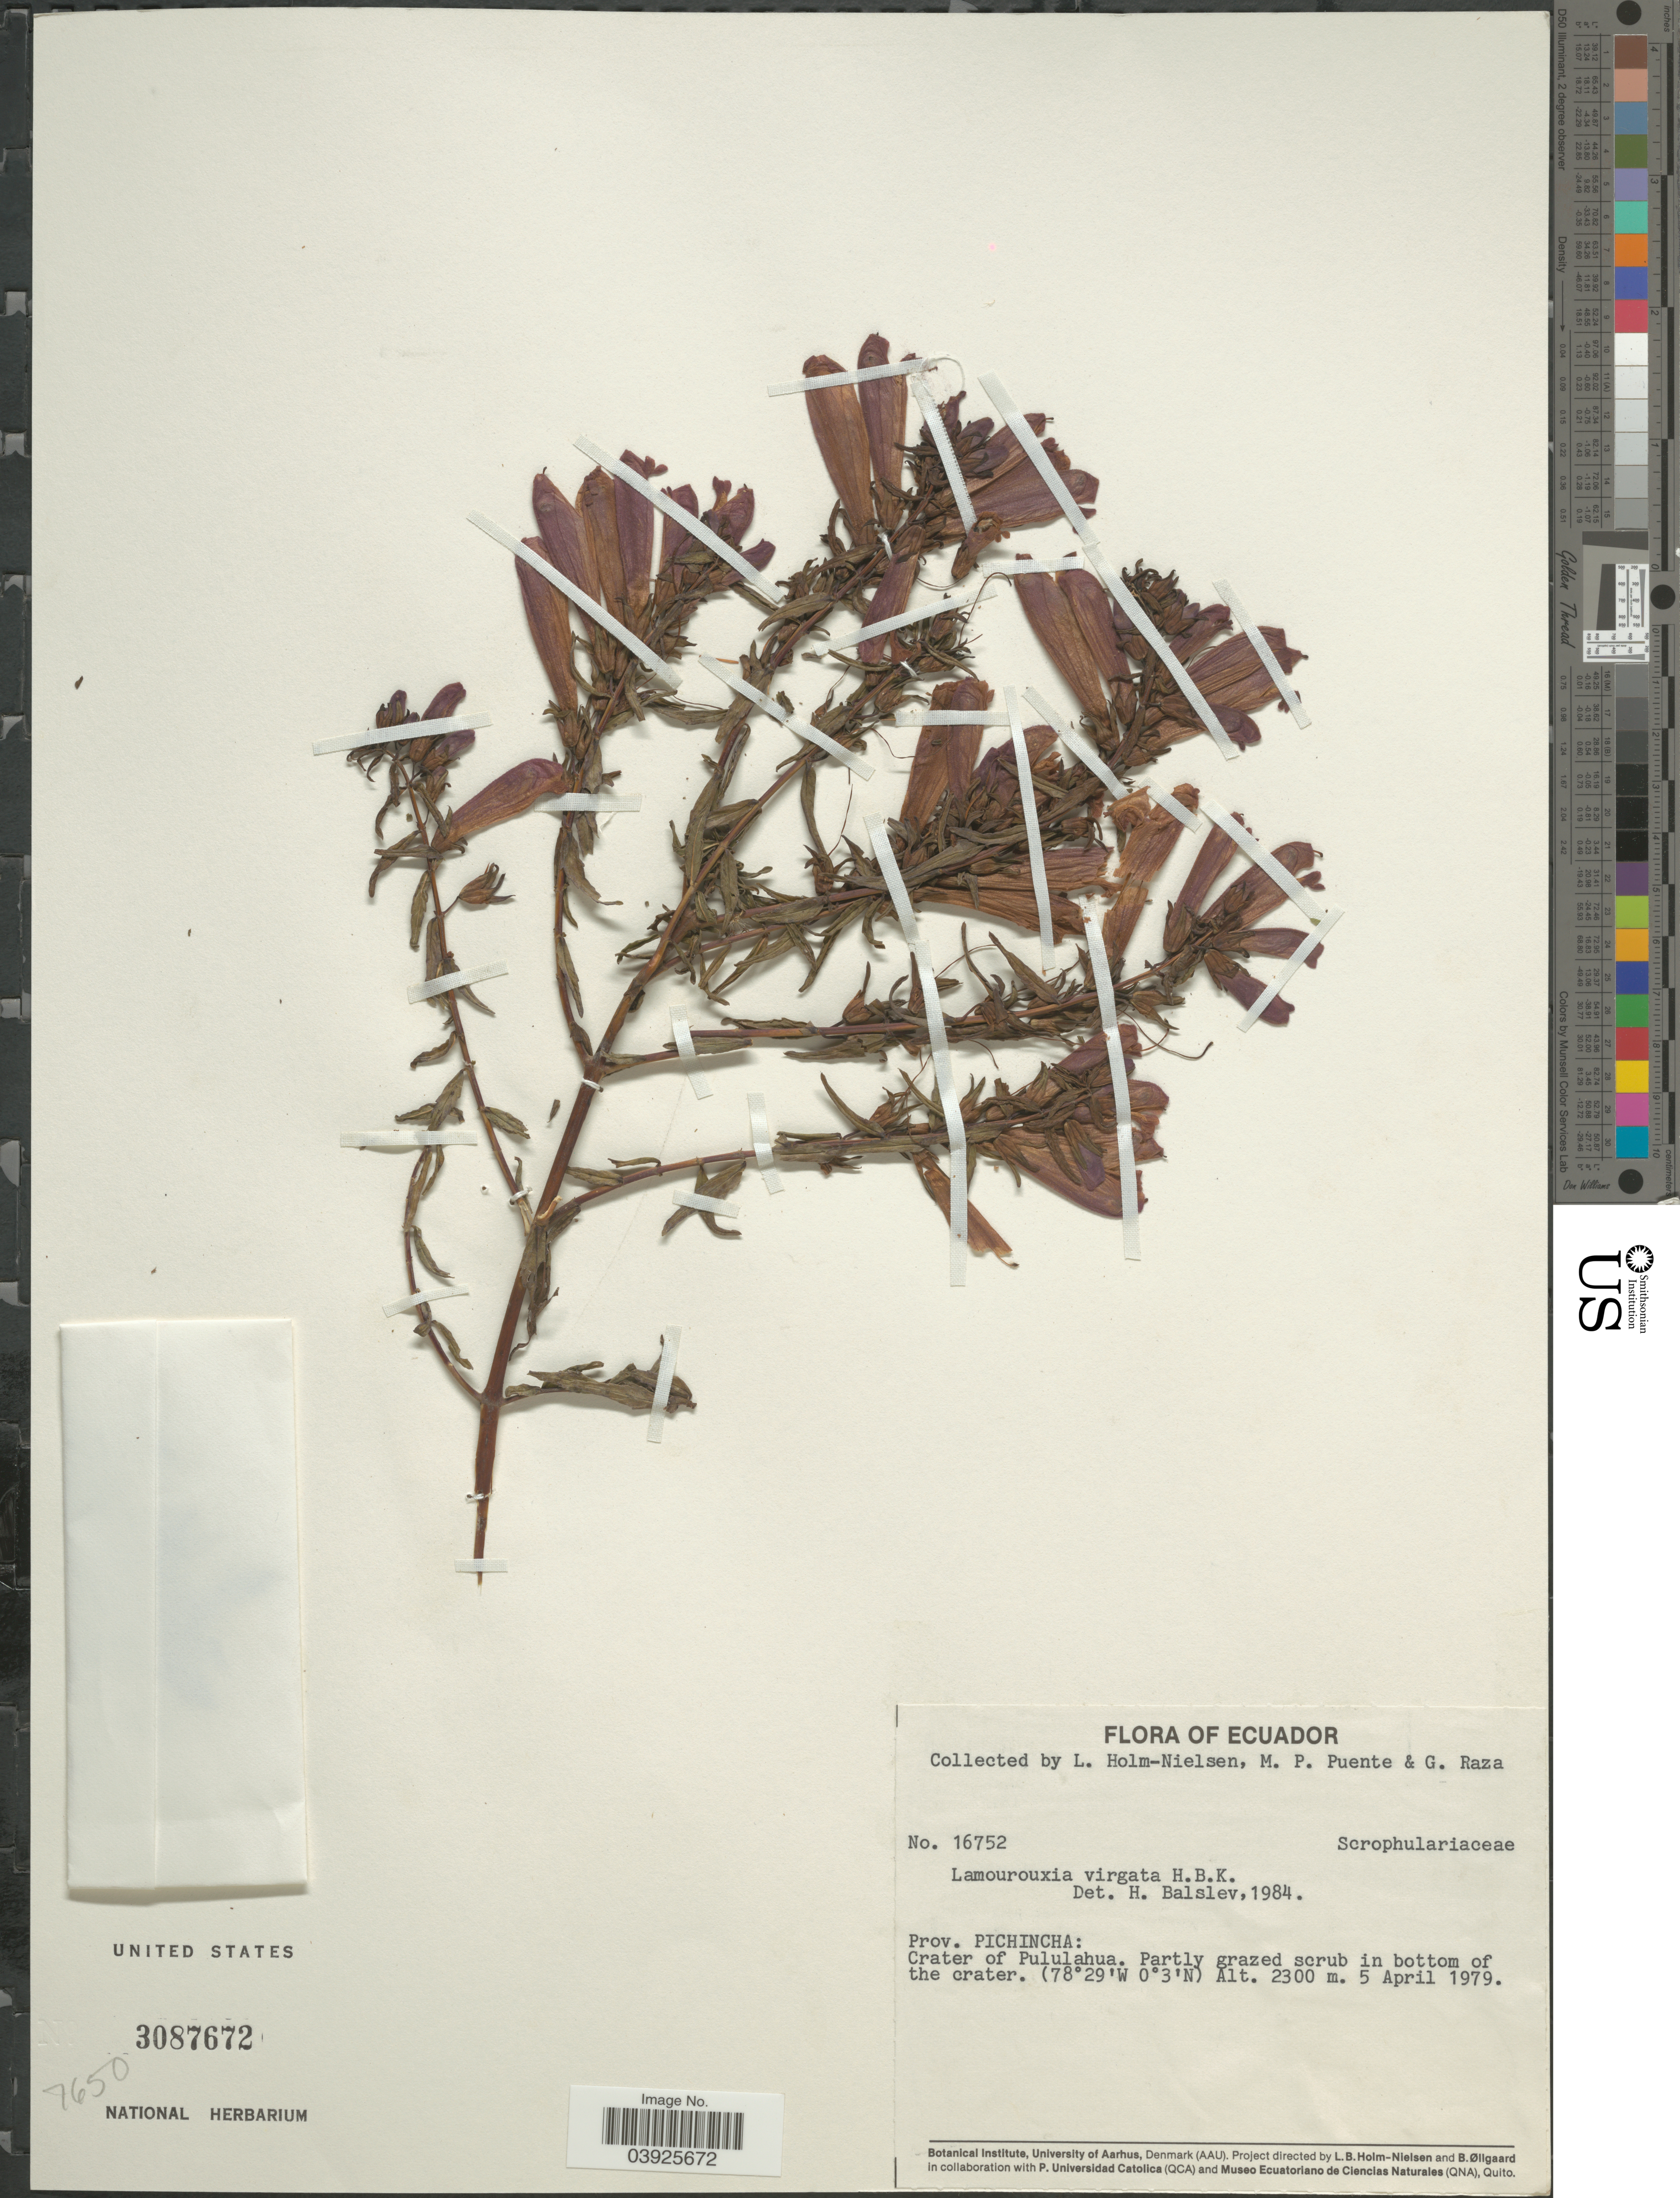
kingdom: Plantae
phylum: Tracheophyta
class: Magnoliopsida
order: Lamiales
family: Orobanchaceae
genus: Lamourouxia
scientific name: Lamourouxia virgata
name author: Kunth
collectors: L. Holm-Nielsen, M. Puente & G. Raza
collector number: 16752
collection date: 1979-04-05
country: Ecuador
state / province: Pichincha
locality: Crater of Pululahua.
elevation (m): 2300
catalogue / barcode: US 3087672